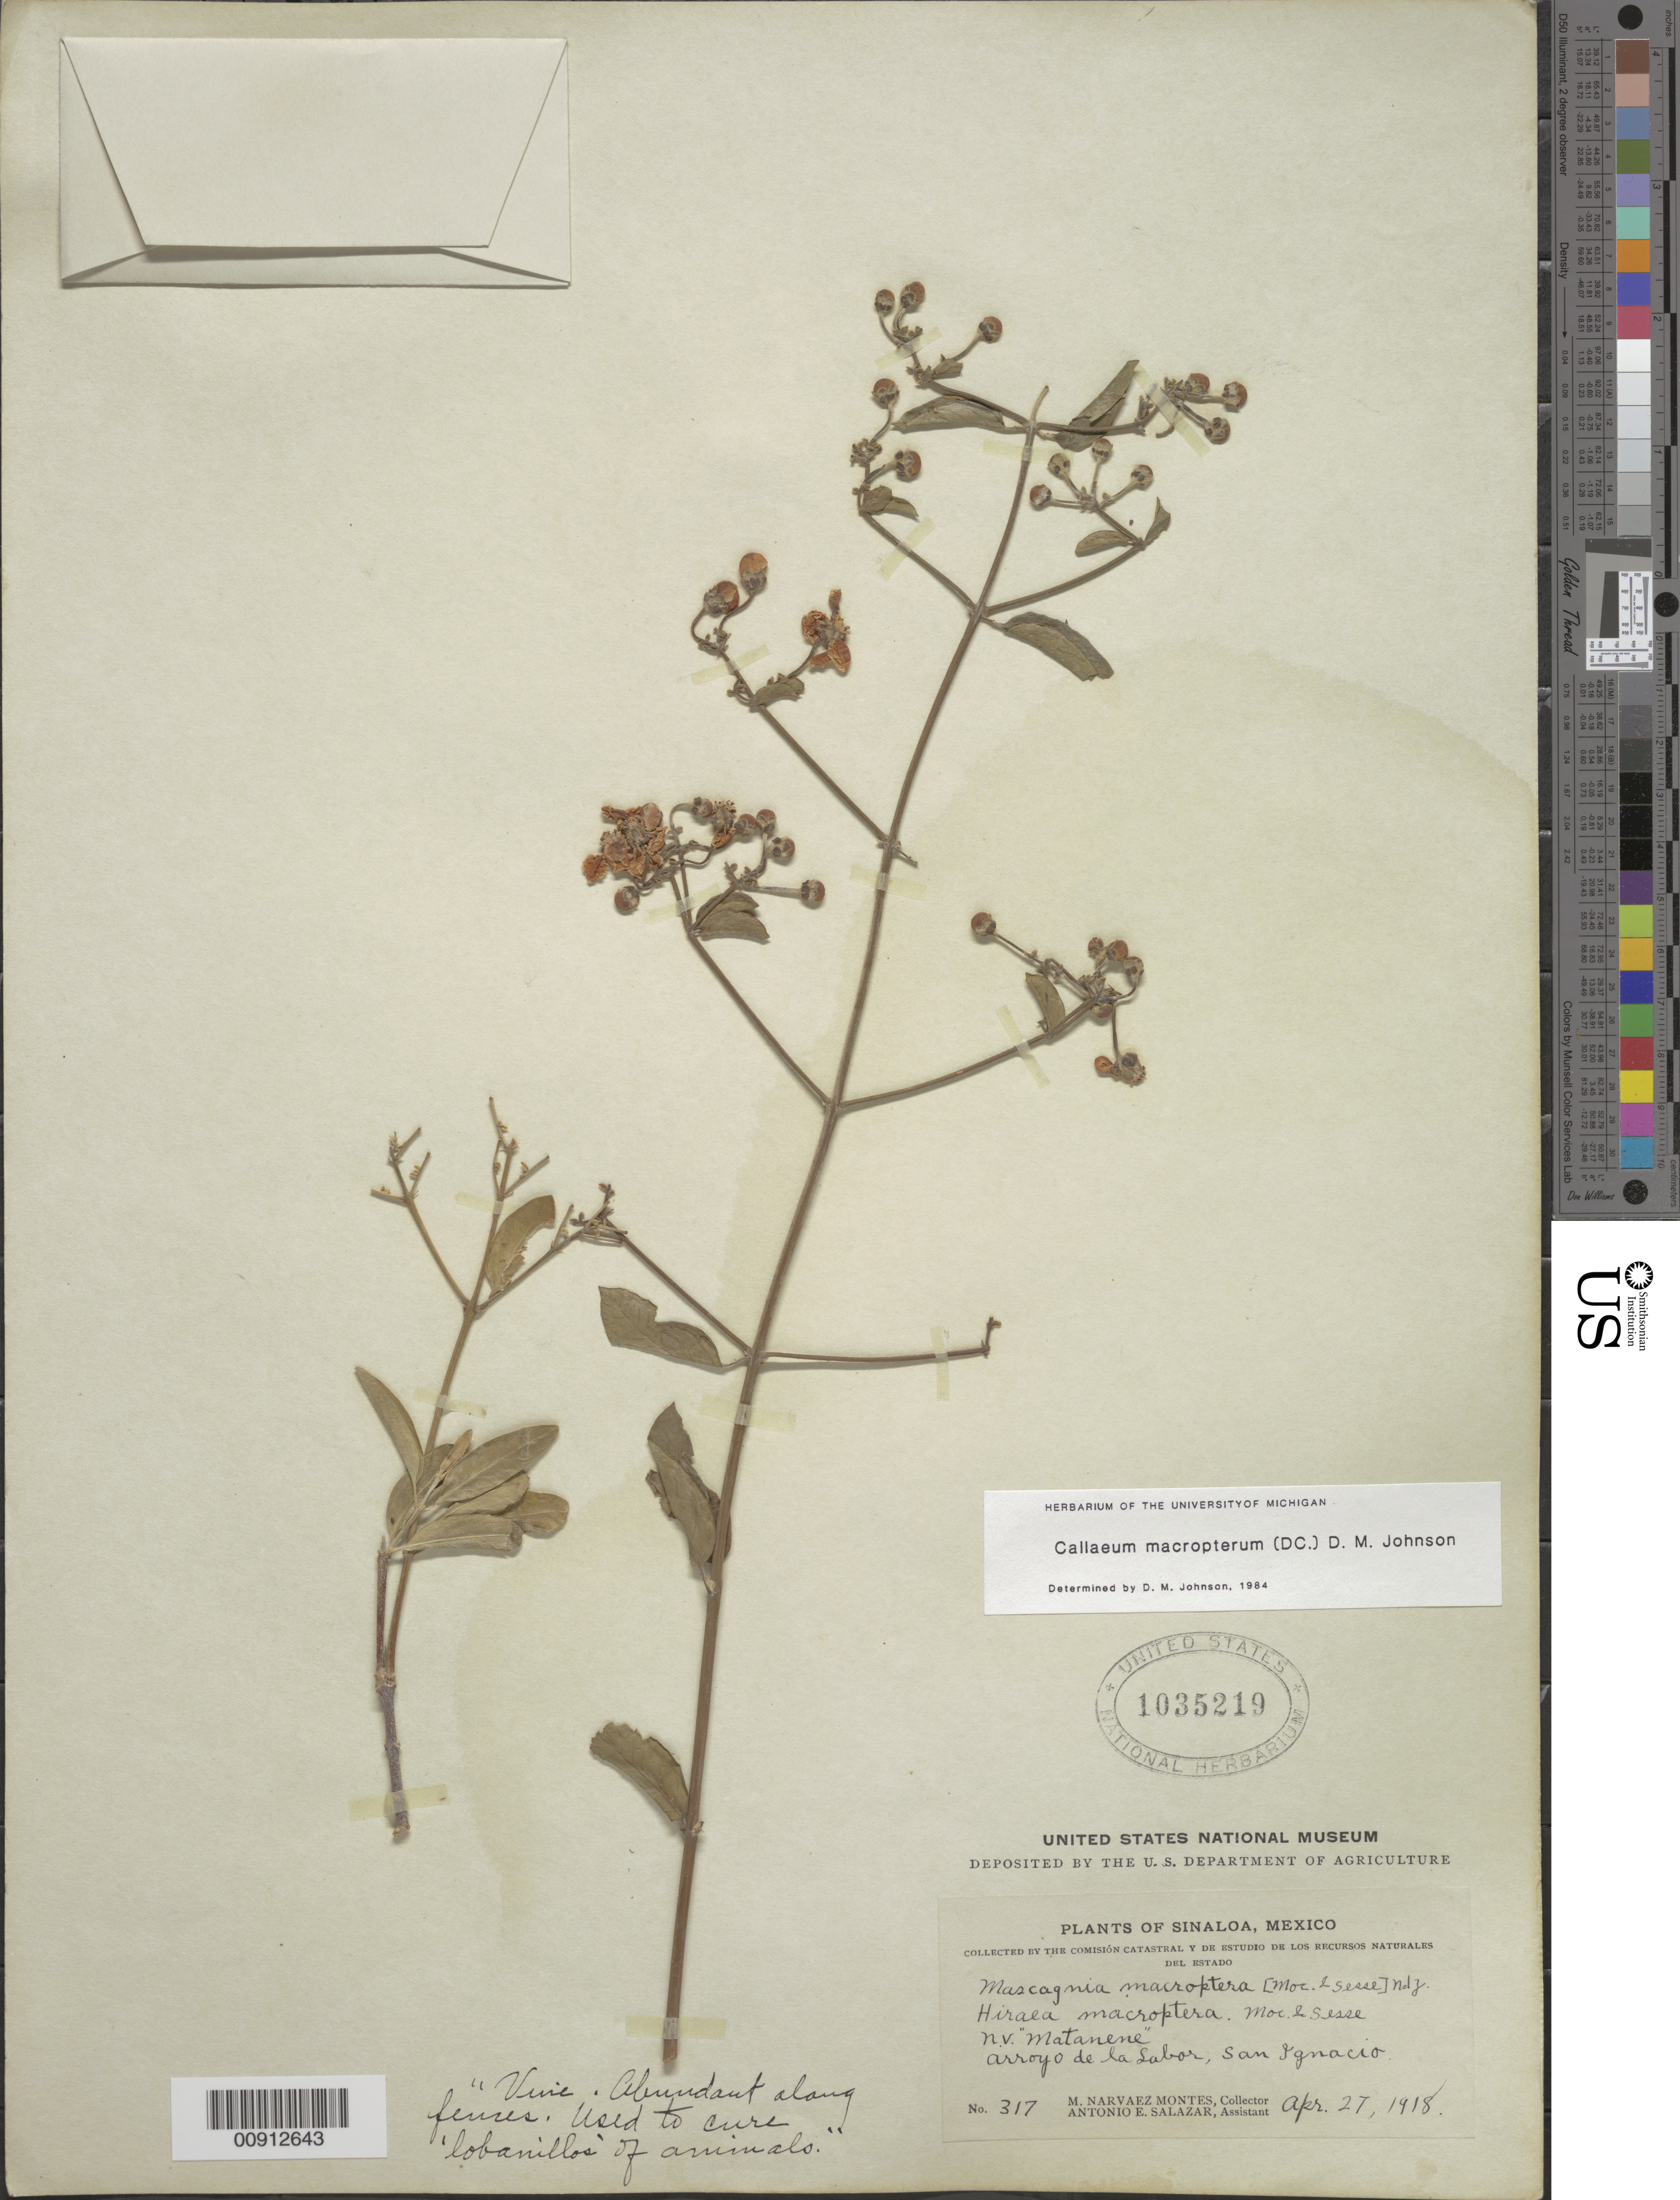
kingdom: Plantae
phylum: Tracheophyta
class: Magnoliopsida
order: Malpighiales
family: Malpighiaceae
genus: Callaeum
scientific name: Callaeum macropterum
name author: (Moc. & Sessé ex DC.) D.M. Johnson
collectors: M. Narvaez-Montes & A. E. Salazar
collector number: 317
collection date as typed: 27 Apr 1918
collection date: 1918-04-27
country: Mexico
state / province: Sinaloa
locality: Arroyo de la Labor, San Ignacio.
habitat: Abundant along fences.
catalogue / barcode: US 1035219